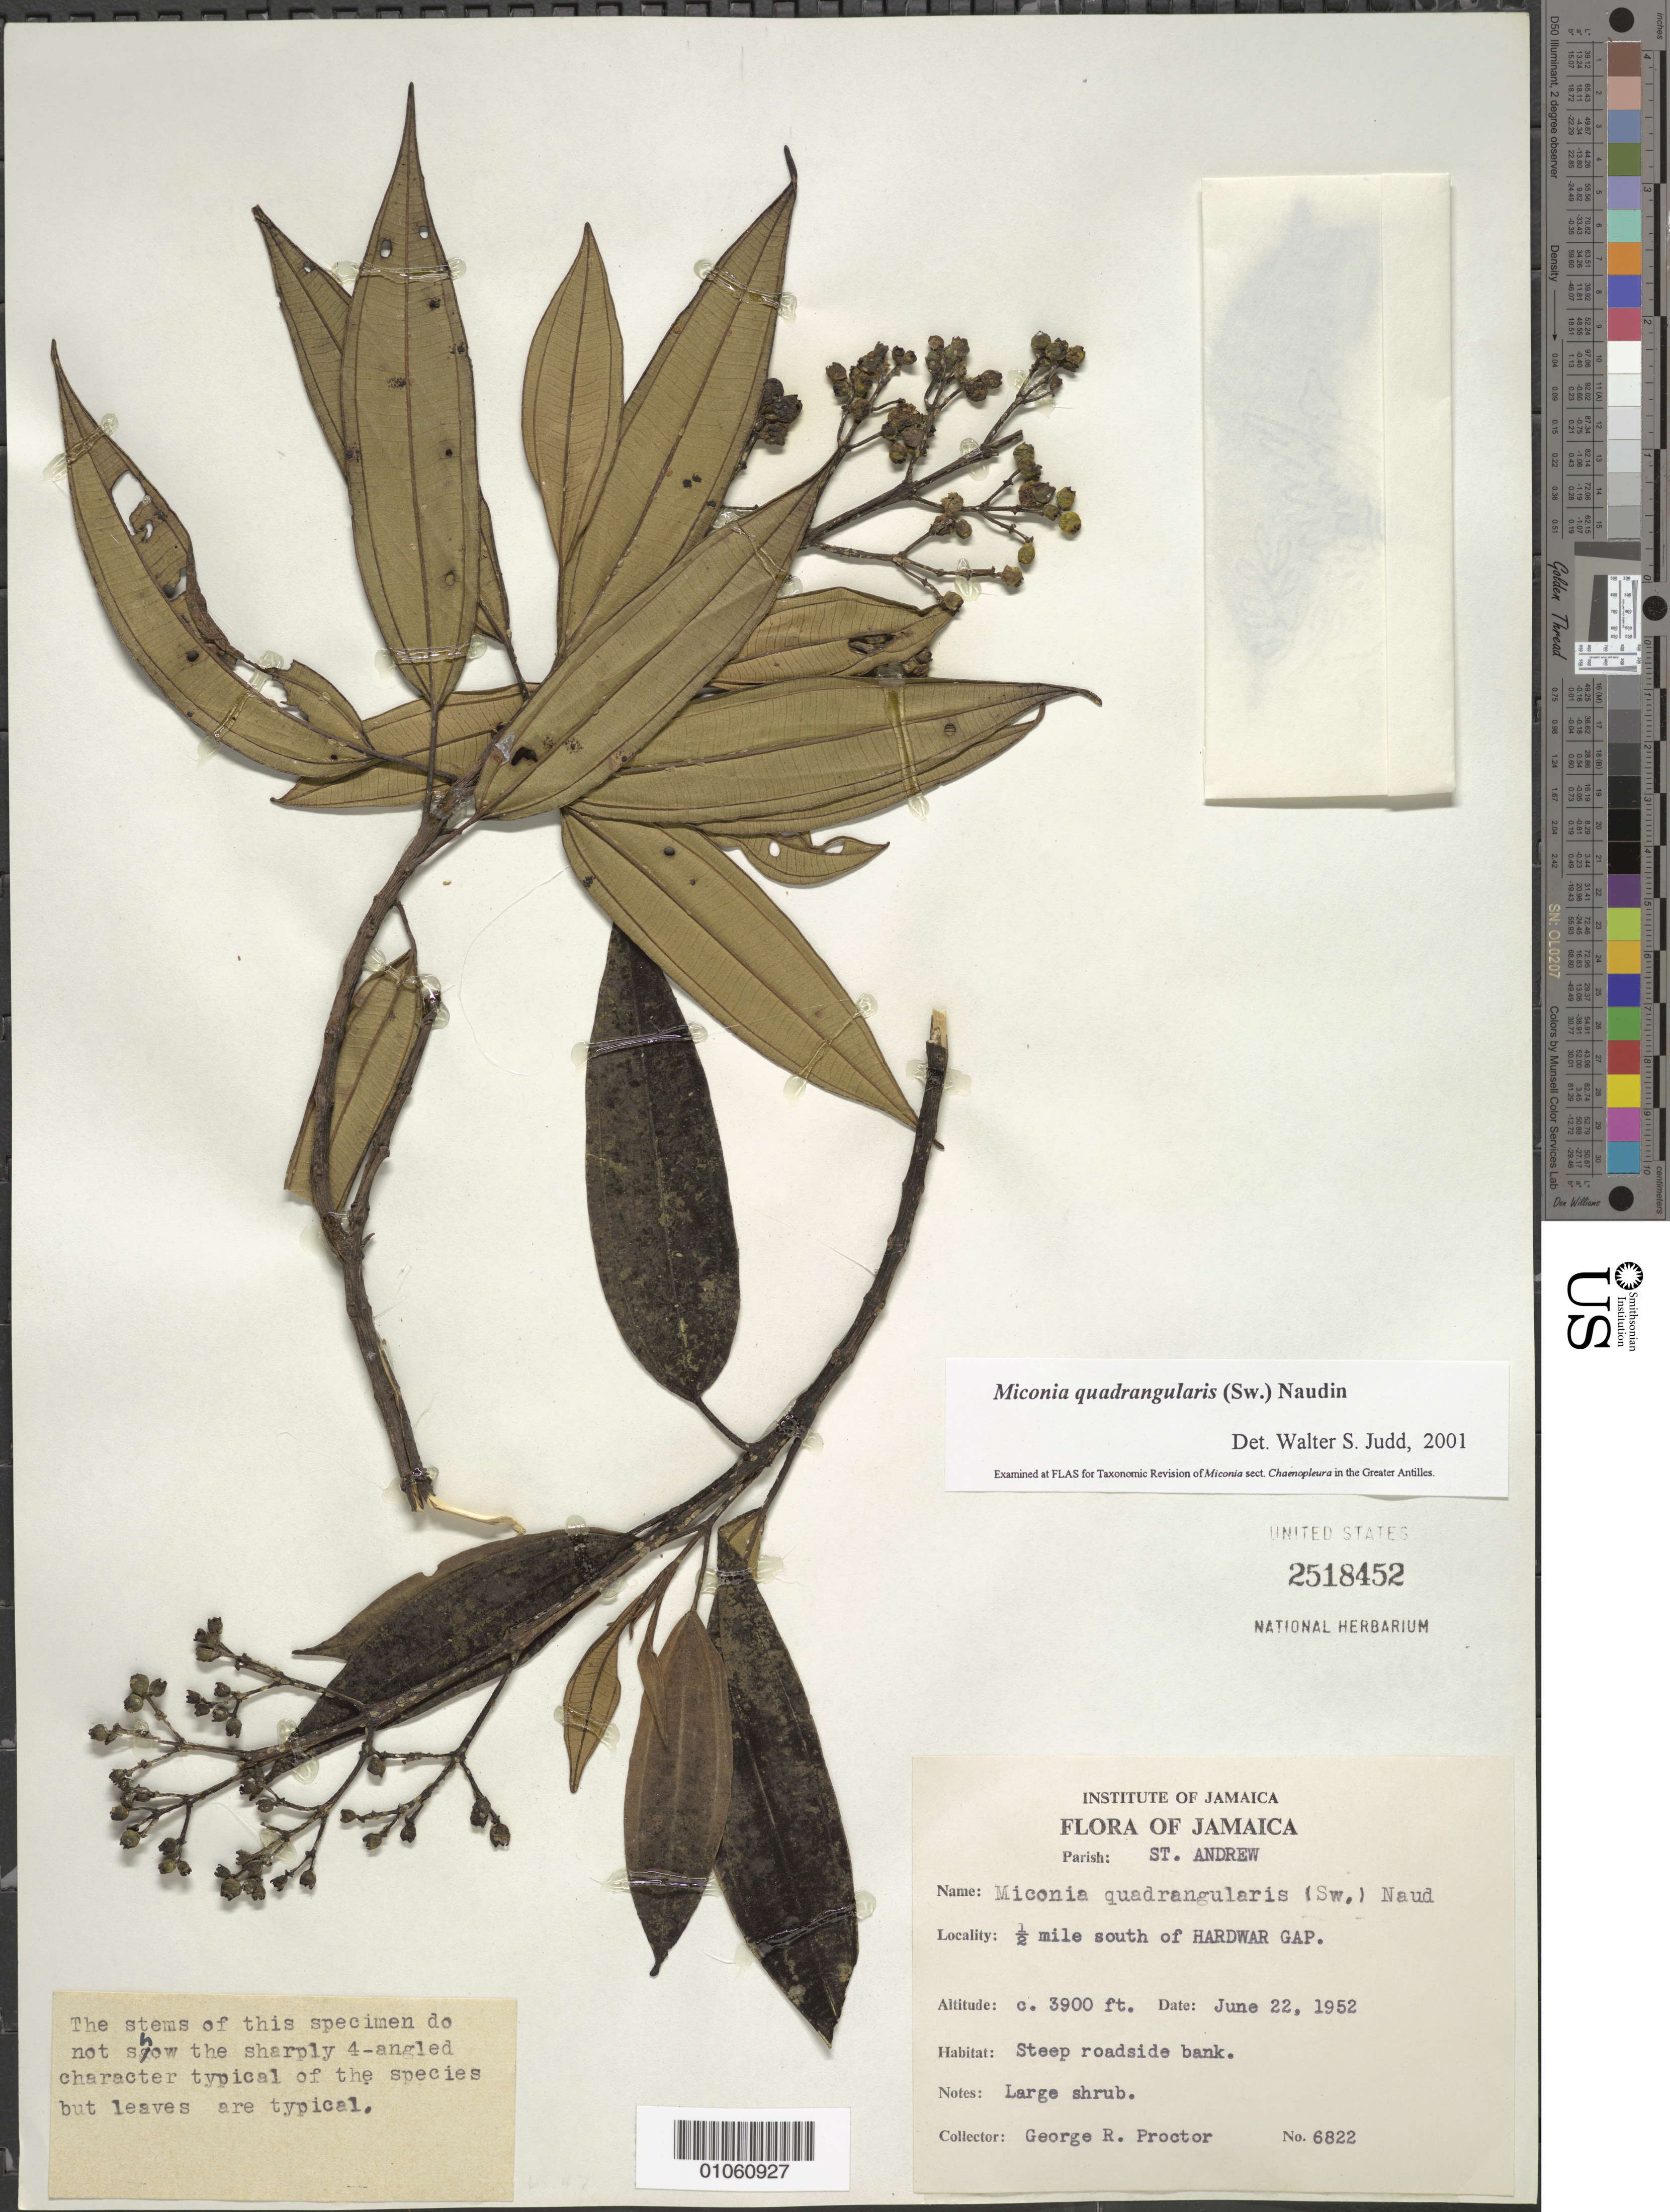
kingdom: Plantae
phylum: Tracheophyta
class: Magnoliopsida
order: Myrtales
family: Melastomataceae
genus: Miconia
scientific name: Miconia quadrangularis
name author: (Sw.) Naudin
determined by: Judd, Walter S.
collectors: G. R. Proctor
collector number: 6822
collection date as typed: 22 Jun 1952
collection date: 1952-06-22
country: Jamaica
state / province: Saint Andrew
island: Jamaica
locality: Hardwar Gap, 0.5 mile S of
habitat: Steep roadside bank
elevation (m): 1189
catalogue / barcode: US 2518452